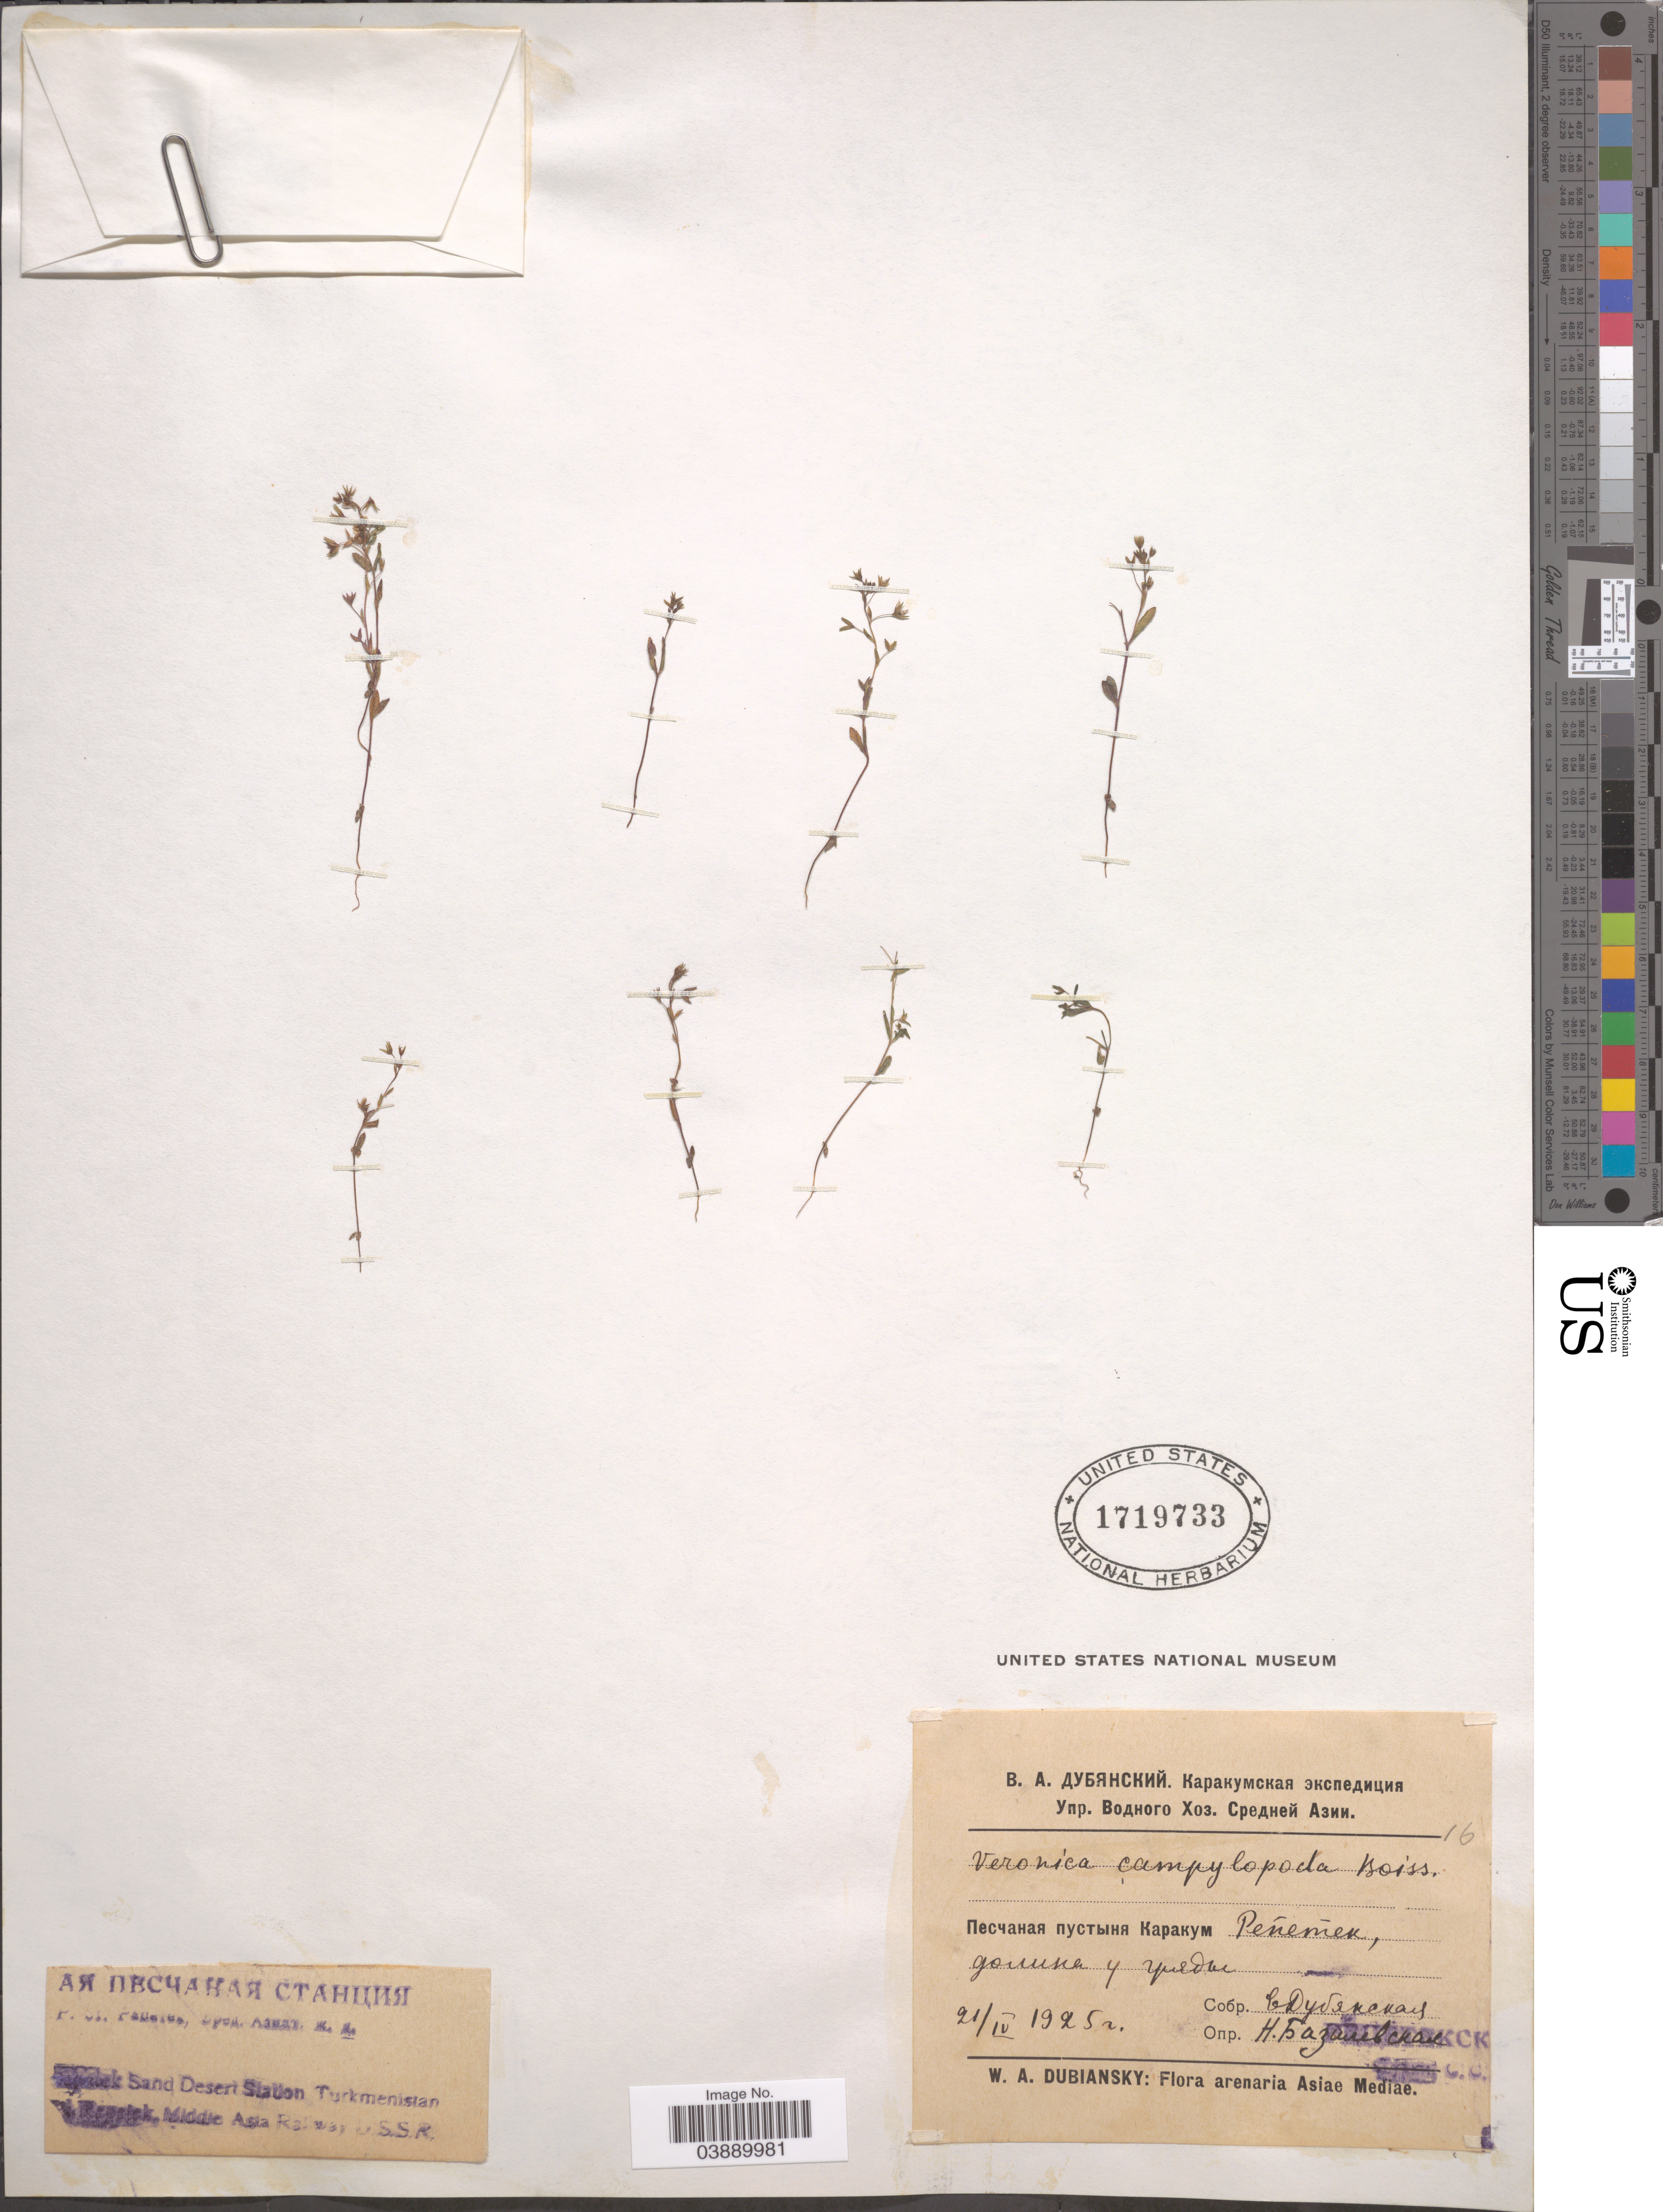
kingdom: Plantae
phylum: Tracheophyta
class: Magnoliopsida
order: Lamiales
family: Plantaginaceae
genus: Veronica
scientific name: Veronica campylopoda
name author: Boiss.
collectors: W. Dubiansky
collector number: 16?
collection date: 1925-04-21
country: Turkmenistan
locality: [illegible text] Sand Desert Station. [illegible text] Middle Asia Railway U.S.S.R. X.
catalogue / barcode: US 1719733